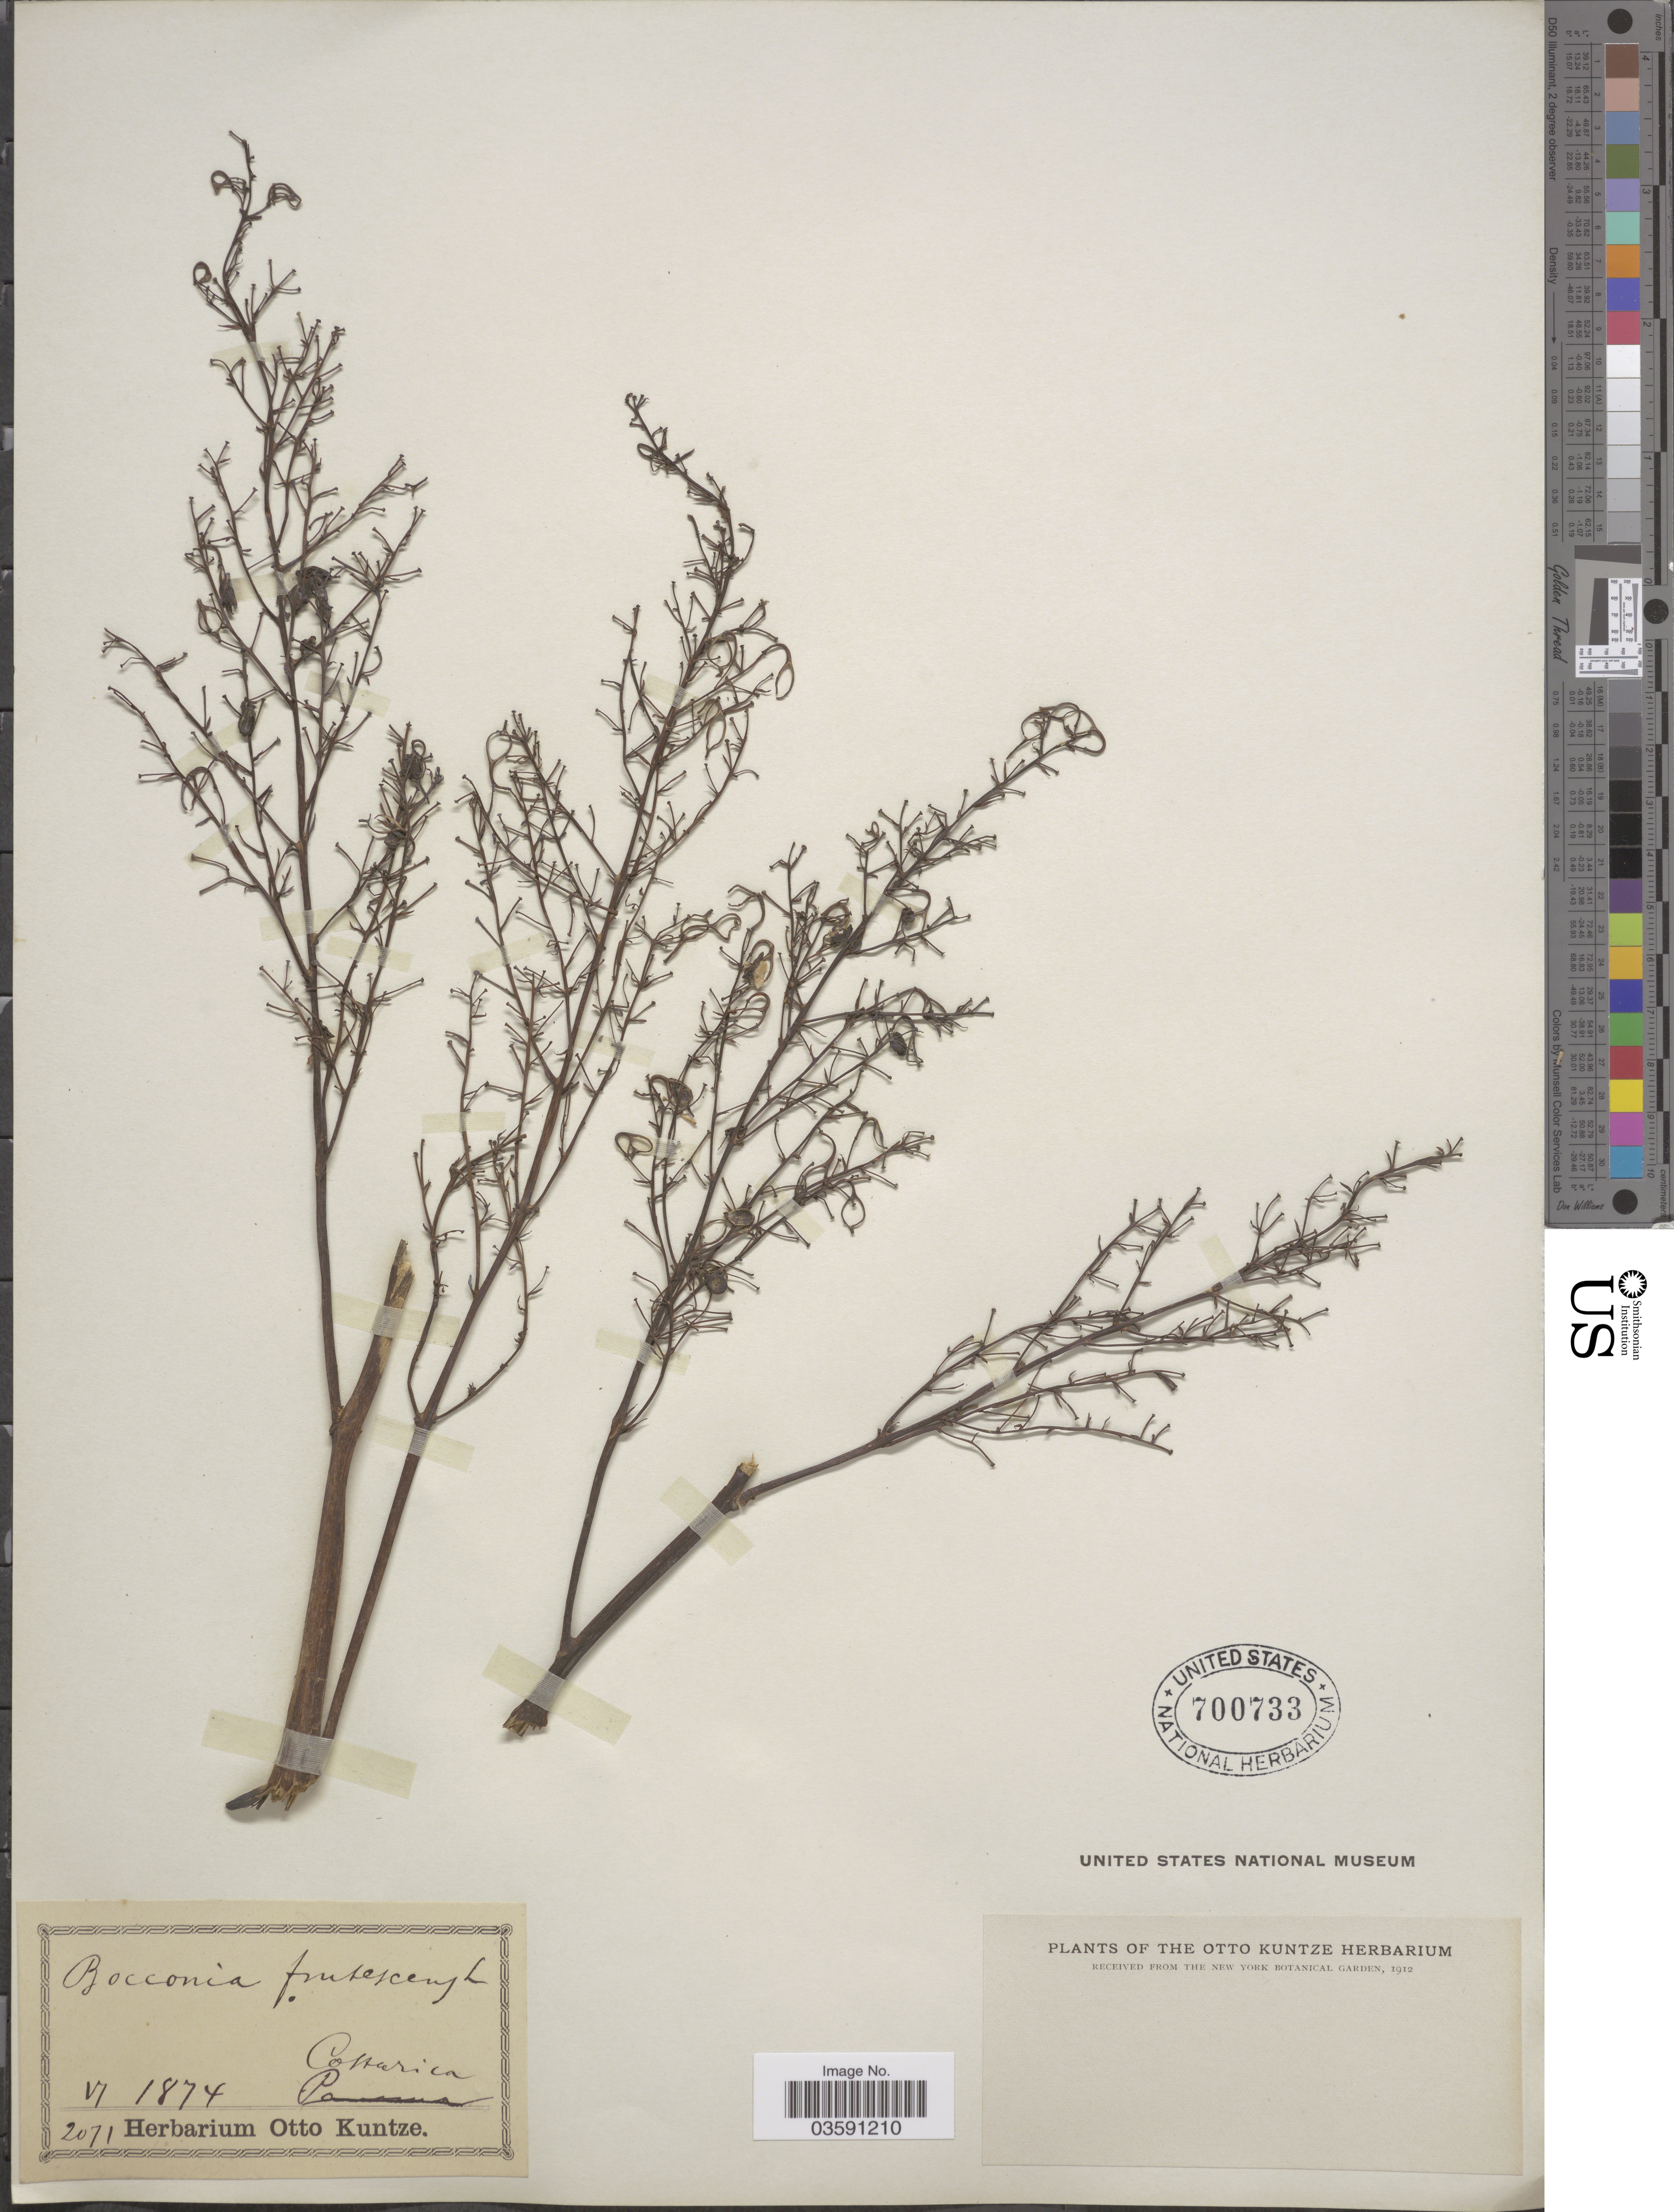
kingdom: Plantae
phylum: Tracheophyta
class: Magnoliopsida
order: Ranunculales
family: Papaveraceae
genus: Bocconia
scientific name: Bocconia frutescens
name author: L.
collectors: ex herb. Otto Kuntze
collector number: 2071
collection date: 1874-06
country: Costa Rica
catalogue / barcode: US 700733